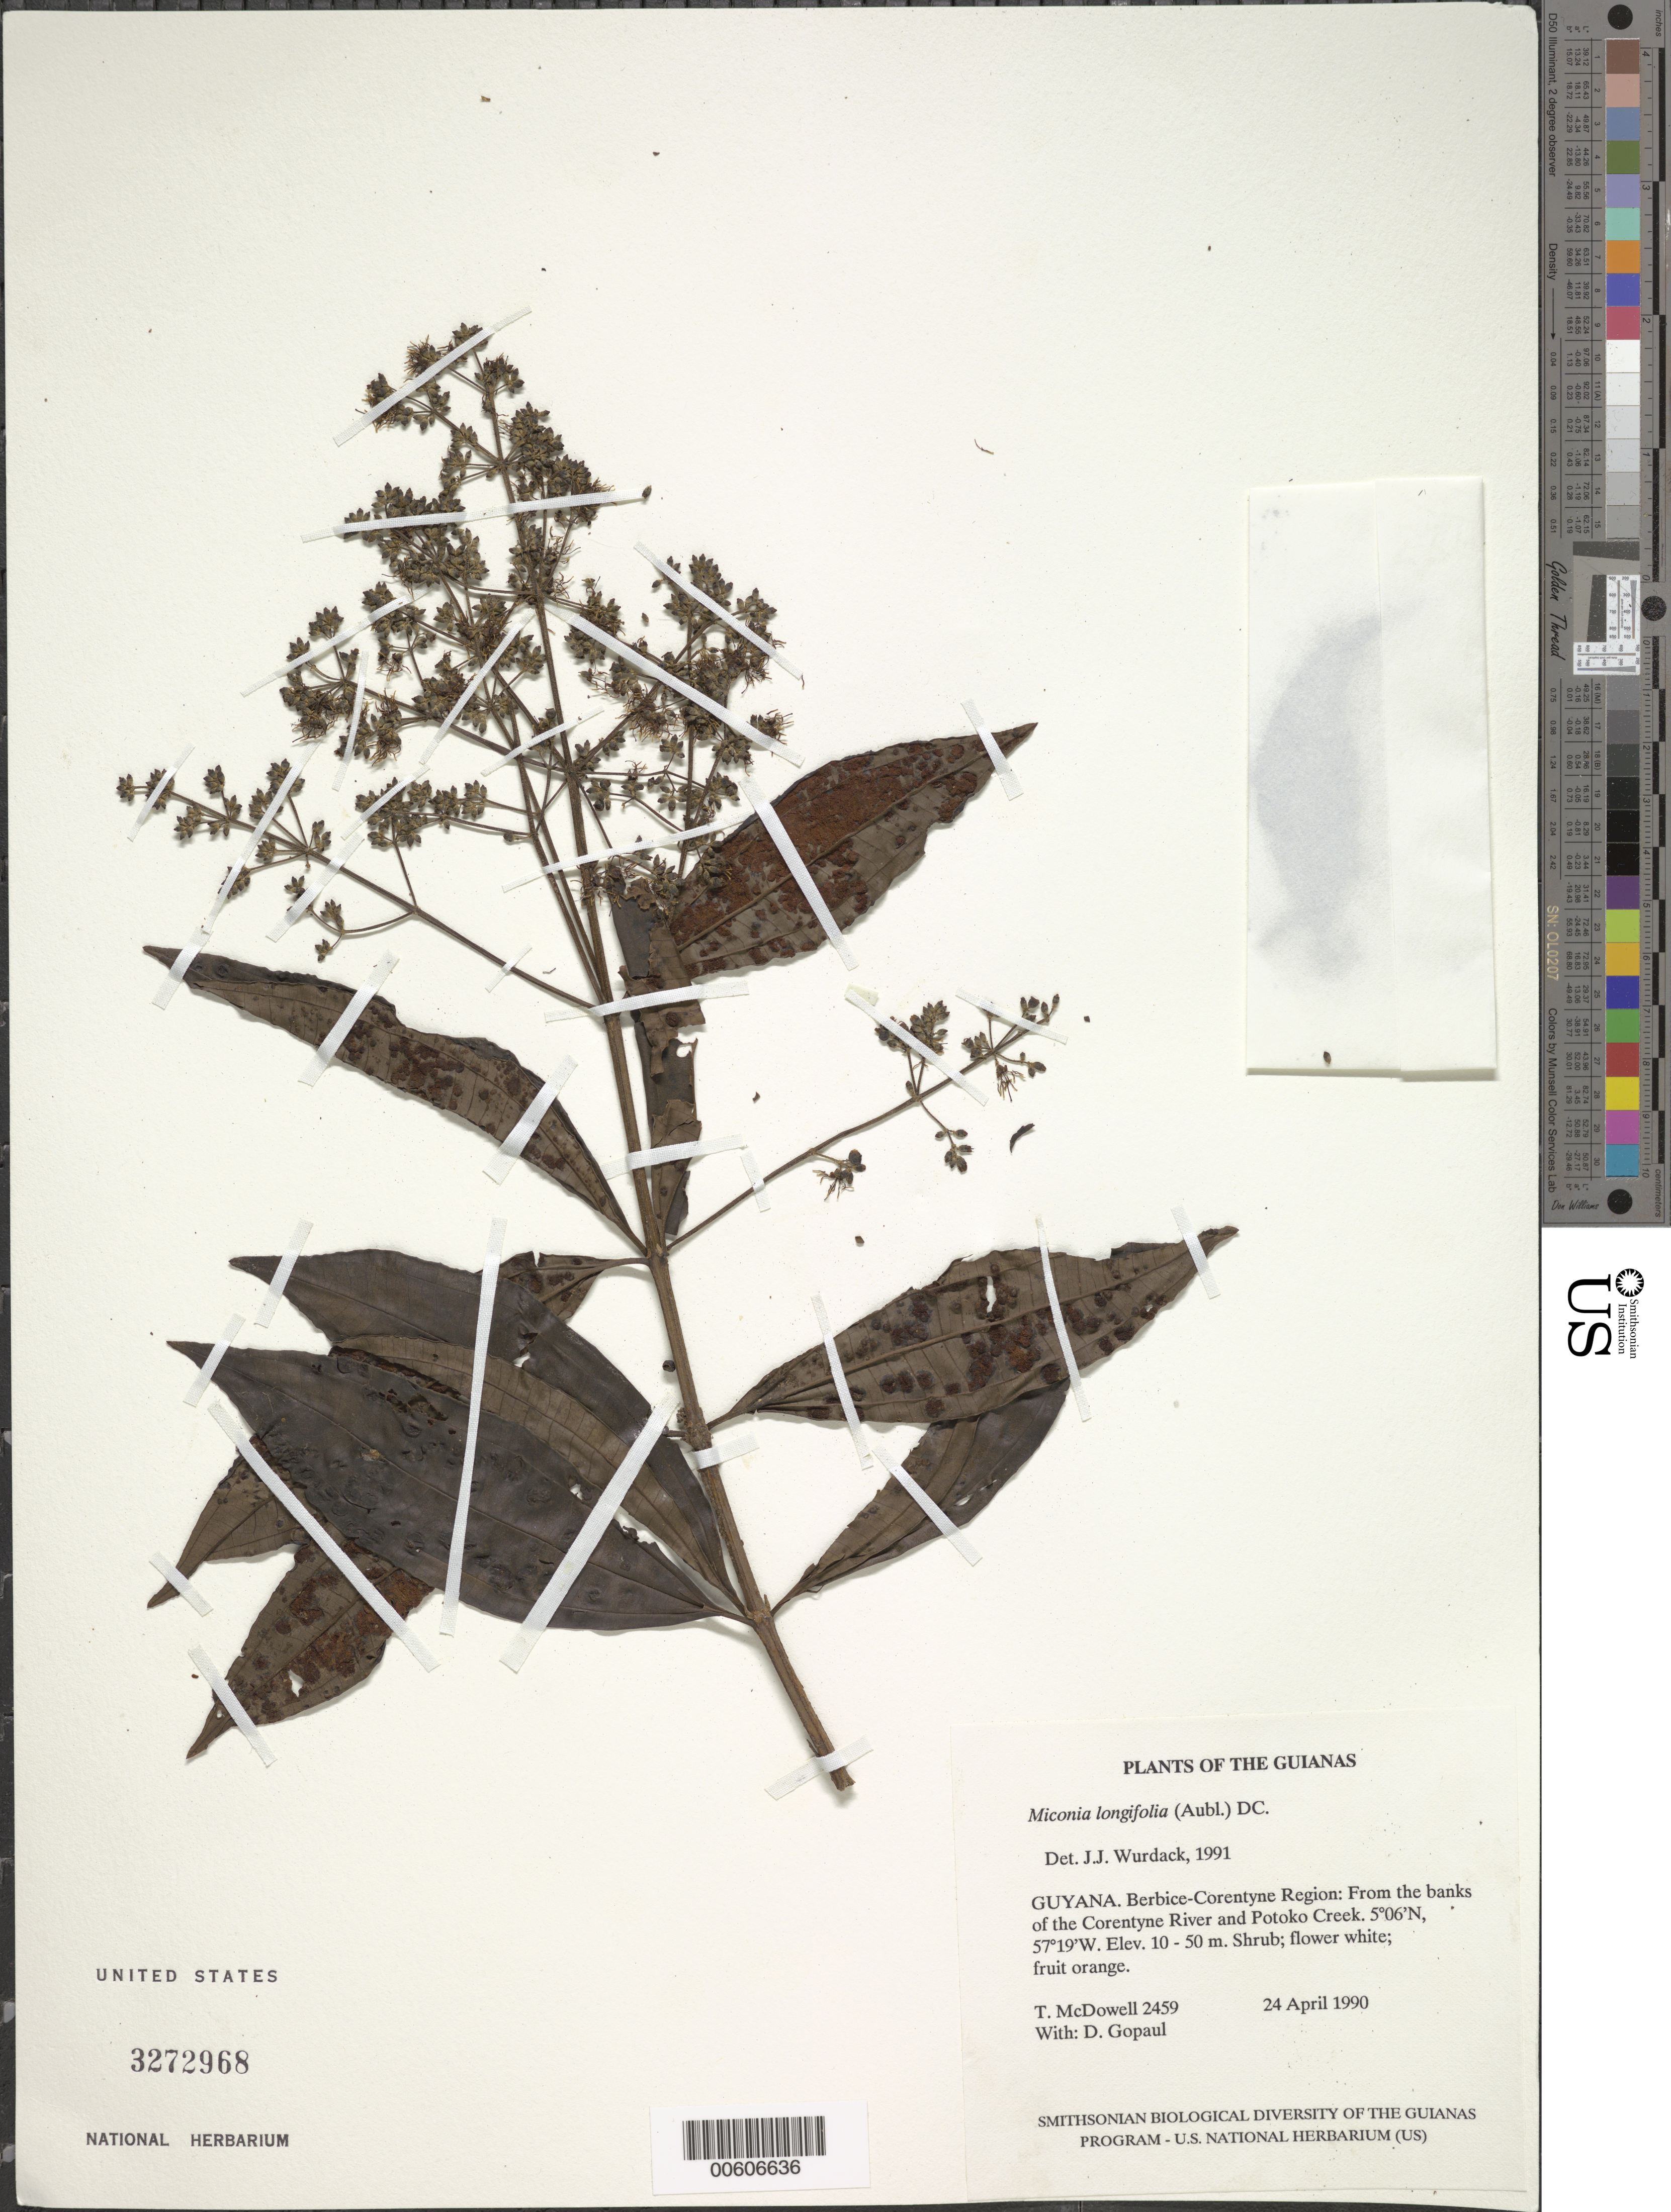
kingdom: Plantae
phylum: Tracheophyta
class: Magnoliopsida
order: Myrtales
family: Melastomataceae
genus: Miconia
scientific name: Miconia longifolia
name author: (Aubl.) DC.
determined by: Wurdack, John J., (US), US (UNITED STATES)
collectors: T. McDowell & D. Gopaul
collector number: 2459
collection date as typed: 24 April 1990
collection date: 1990-04-24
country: Guyana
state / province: E. Berbice-Corentyne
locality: Corentyne River and Potoko Creek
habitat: Banks of creek and river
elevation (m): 10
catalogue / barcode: US 3272968